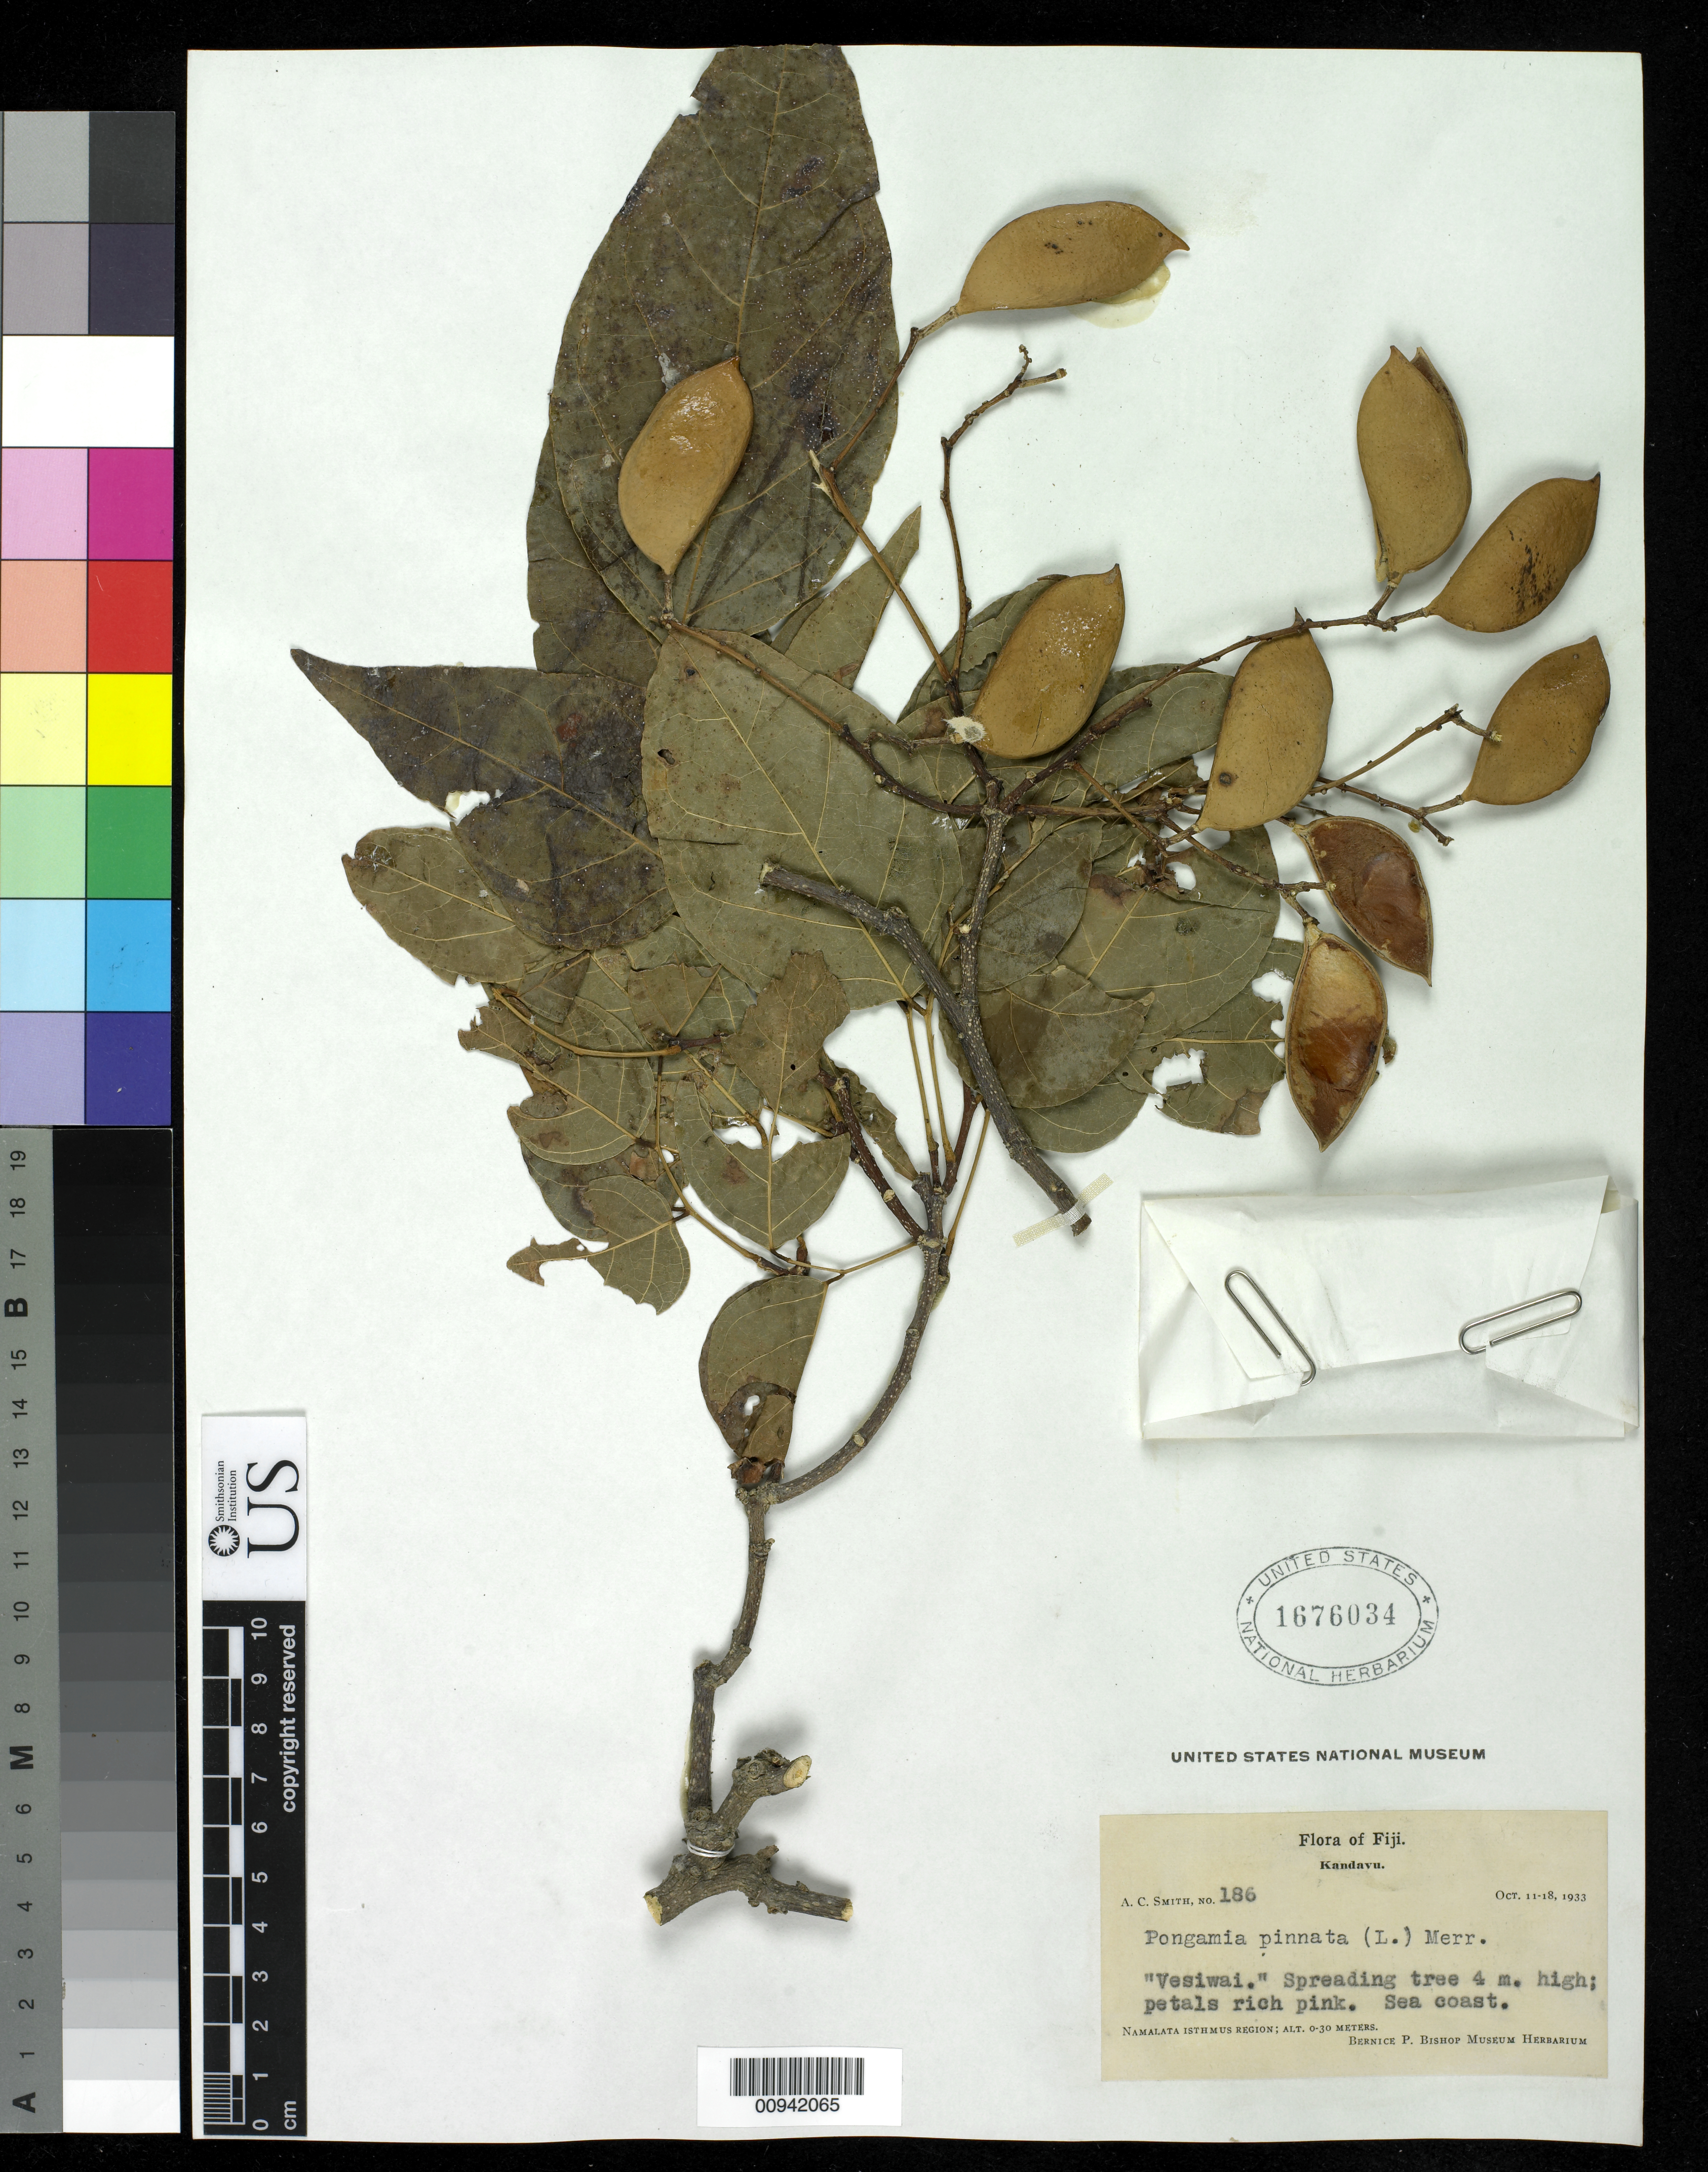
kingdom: Plantae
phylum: Tracheophyta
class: Magnoliopsida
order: Fabales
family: Fabaceae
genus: Millettia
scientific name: Millettia pinnata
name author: (L.) Panigrahi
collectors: C. A. Smith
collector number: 186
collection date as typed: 11 Oct 1933 to 18 Oct 1933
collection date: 1933-10-11/1933-10-18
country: Fiji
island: Kadavu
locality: Sea coast.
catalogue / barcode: US 1676034